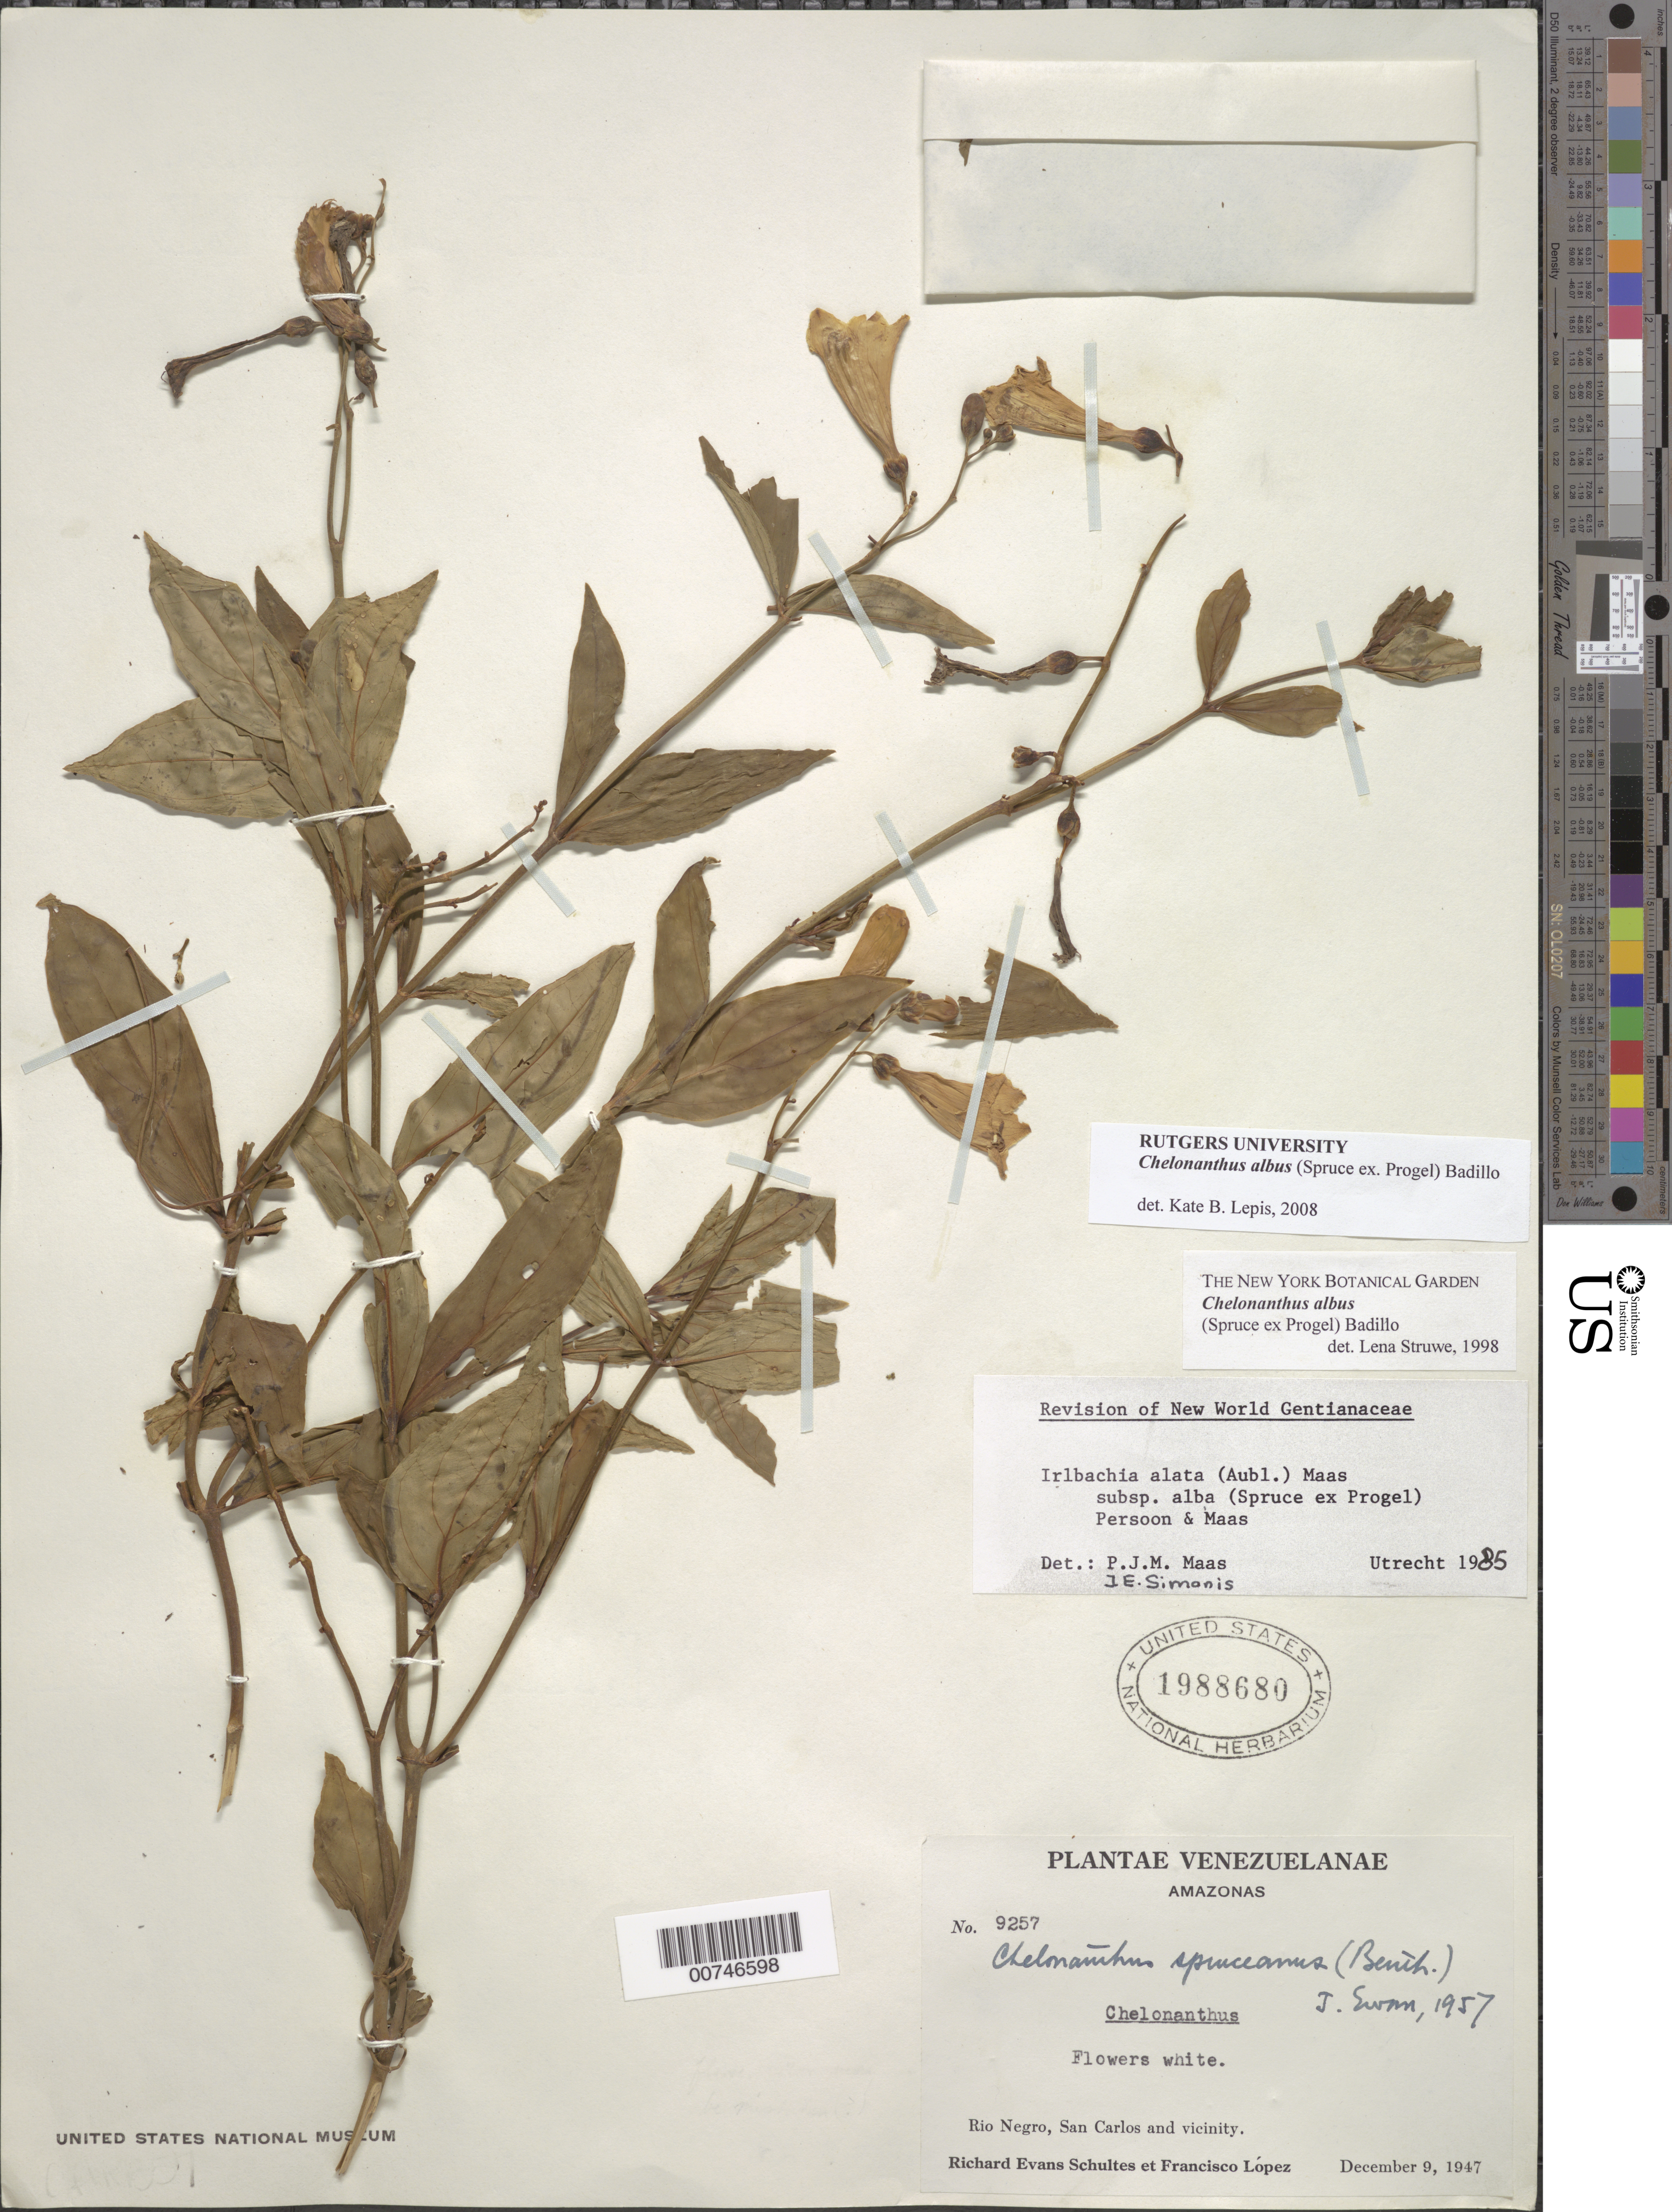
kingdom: Plantae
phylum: Tracheophyta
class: Magnoliopsida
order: Gentianales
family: Gentianaceae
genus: Chelonanthus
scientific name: Chelonanthus albus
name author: (Spruce ex Progel) V.M. Badillo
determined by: Struwe, L.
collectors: R. E. Schultes & F. Lopéz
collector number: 9257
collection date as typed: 9-Dec-47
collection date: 1947-12-09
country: Venezuela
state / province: Amazonas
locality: San Carlos and vicinity, Río Negro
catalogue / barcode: US 1988680